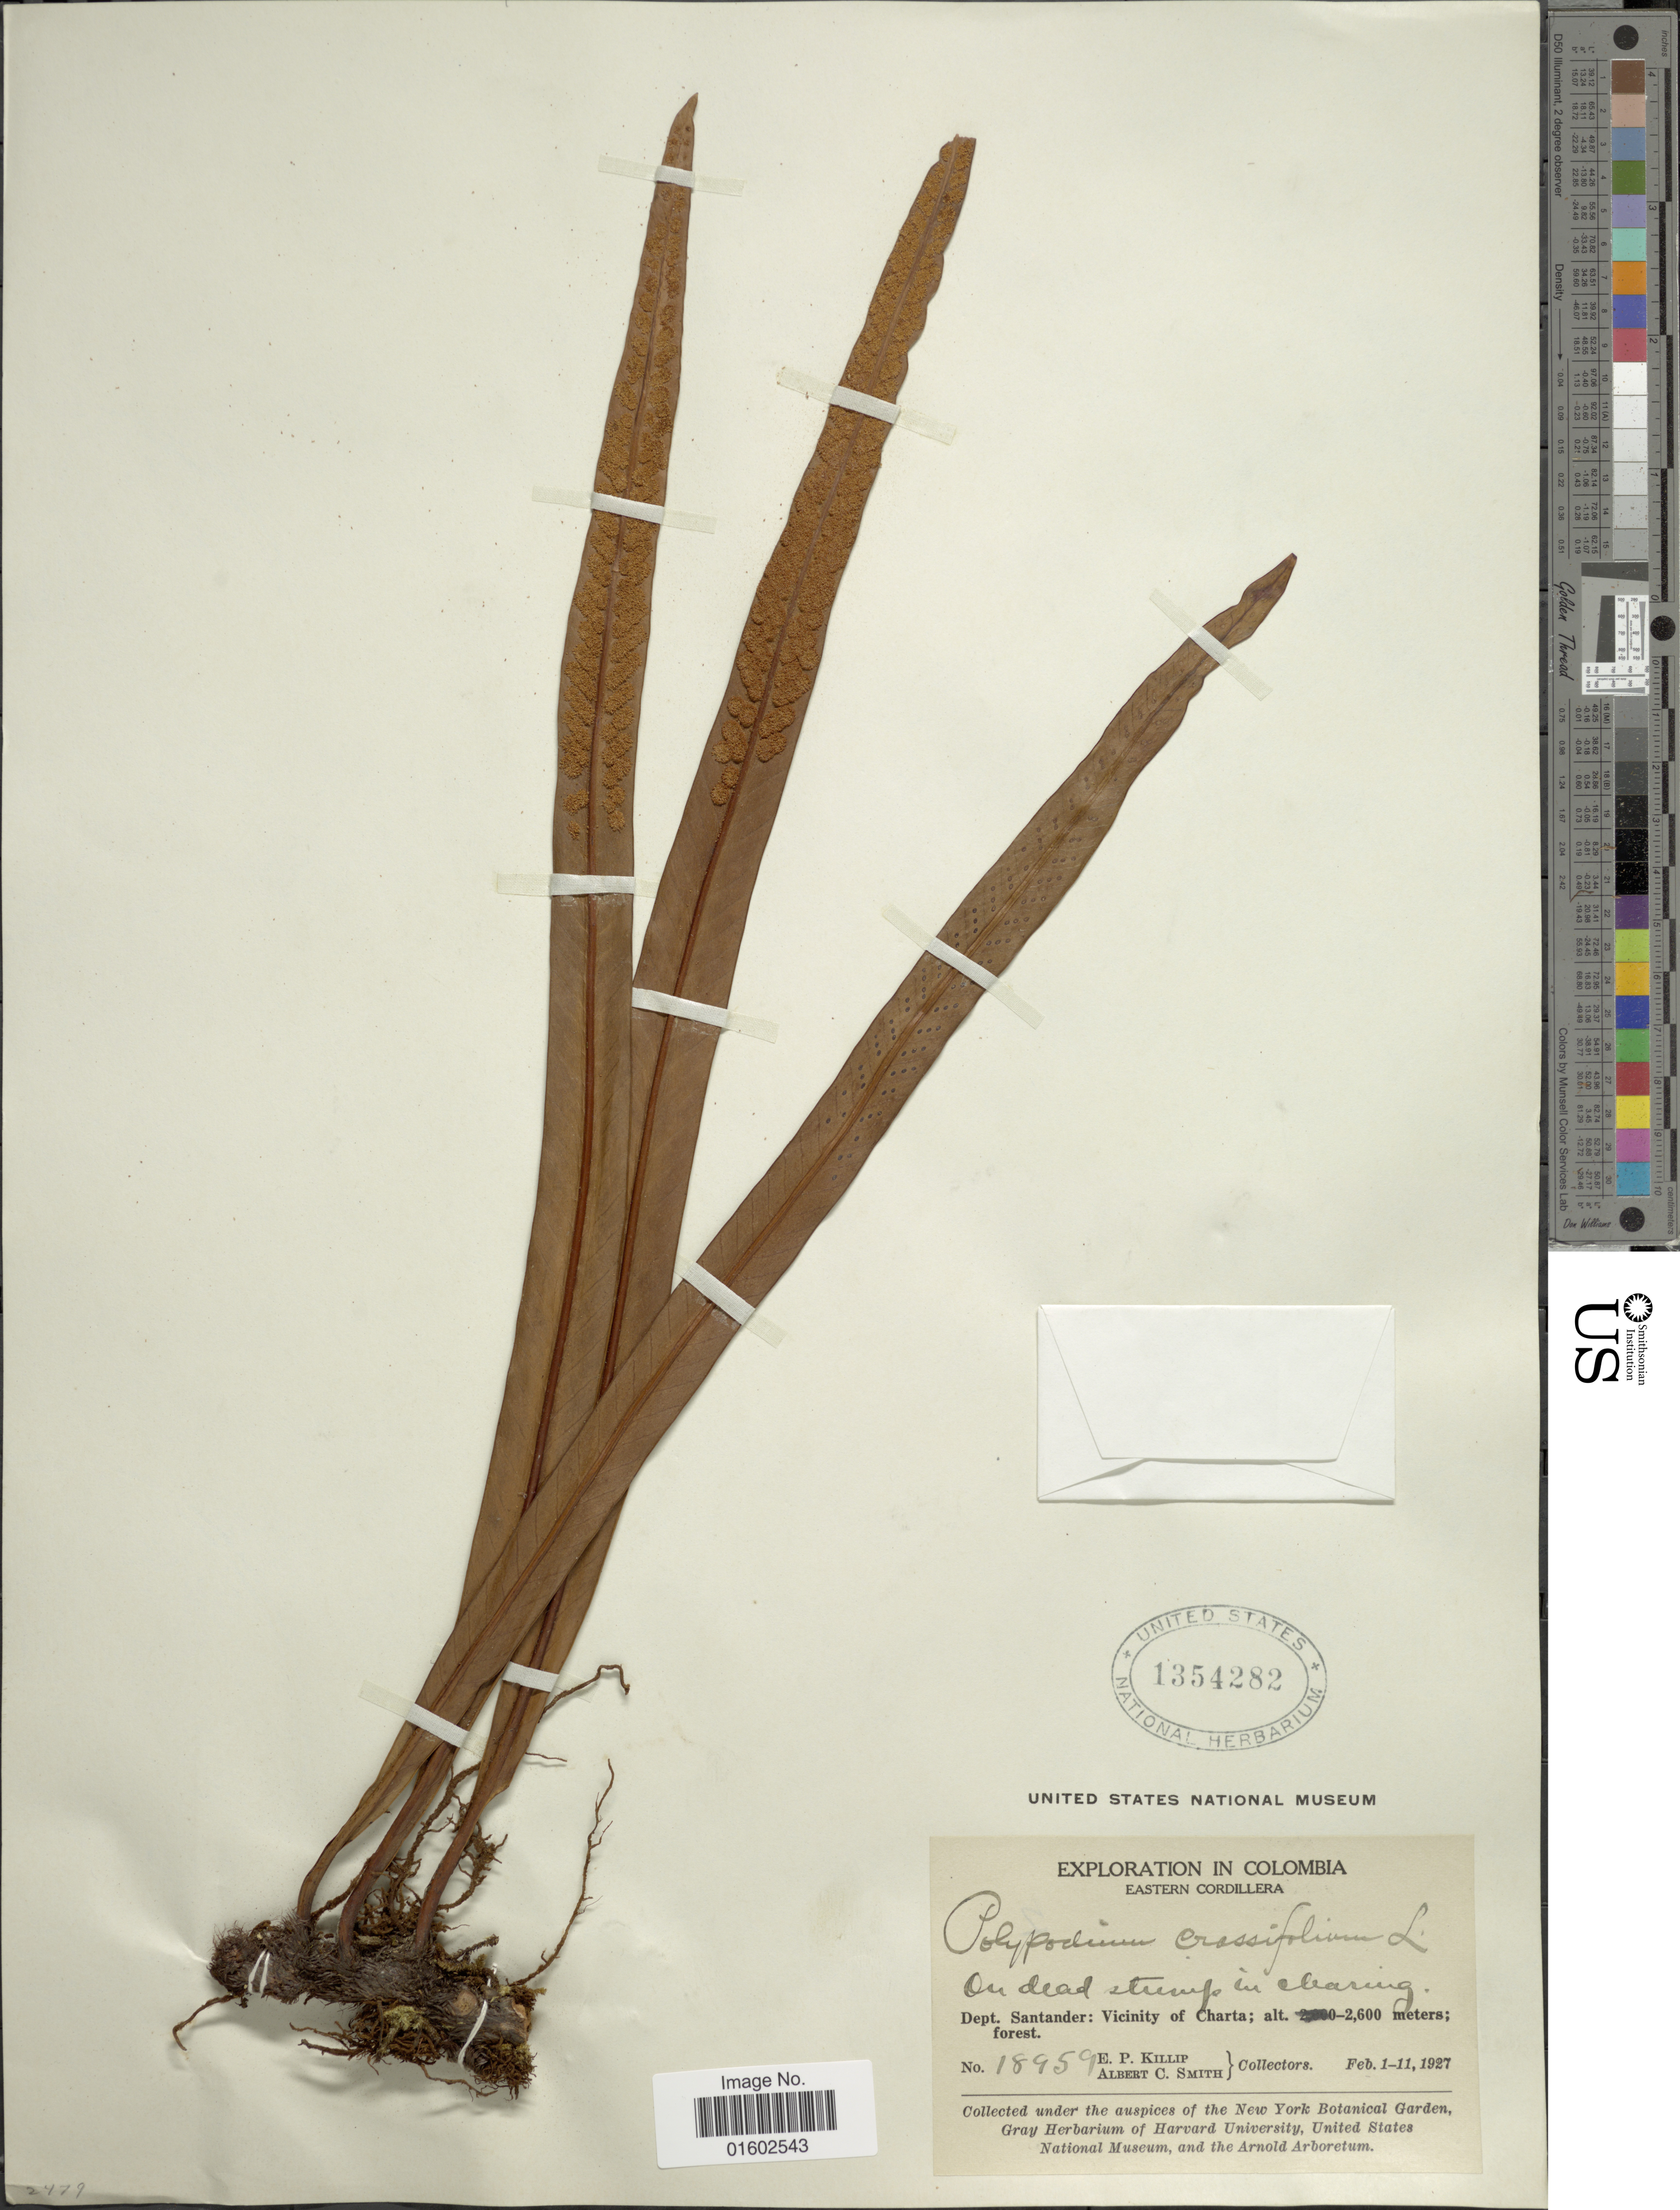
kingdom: Plantae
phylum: Tracheophyta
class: Polypodiopsida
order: Polypodiales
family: Polypodiaceae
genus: Niphidium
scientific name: Niphidium mortonianum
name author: Lellinger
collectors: E. P. Killip & A. C. Smith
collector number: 18959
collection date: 1927-02-01/1927-02-11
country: Colombia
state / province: Santander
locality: Eastern Cordillera, Dept. Santander: Vicinity of Charta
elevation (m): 2600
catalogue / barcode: US 1354282